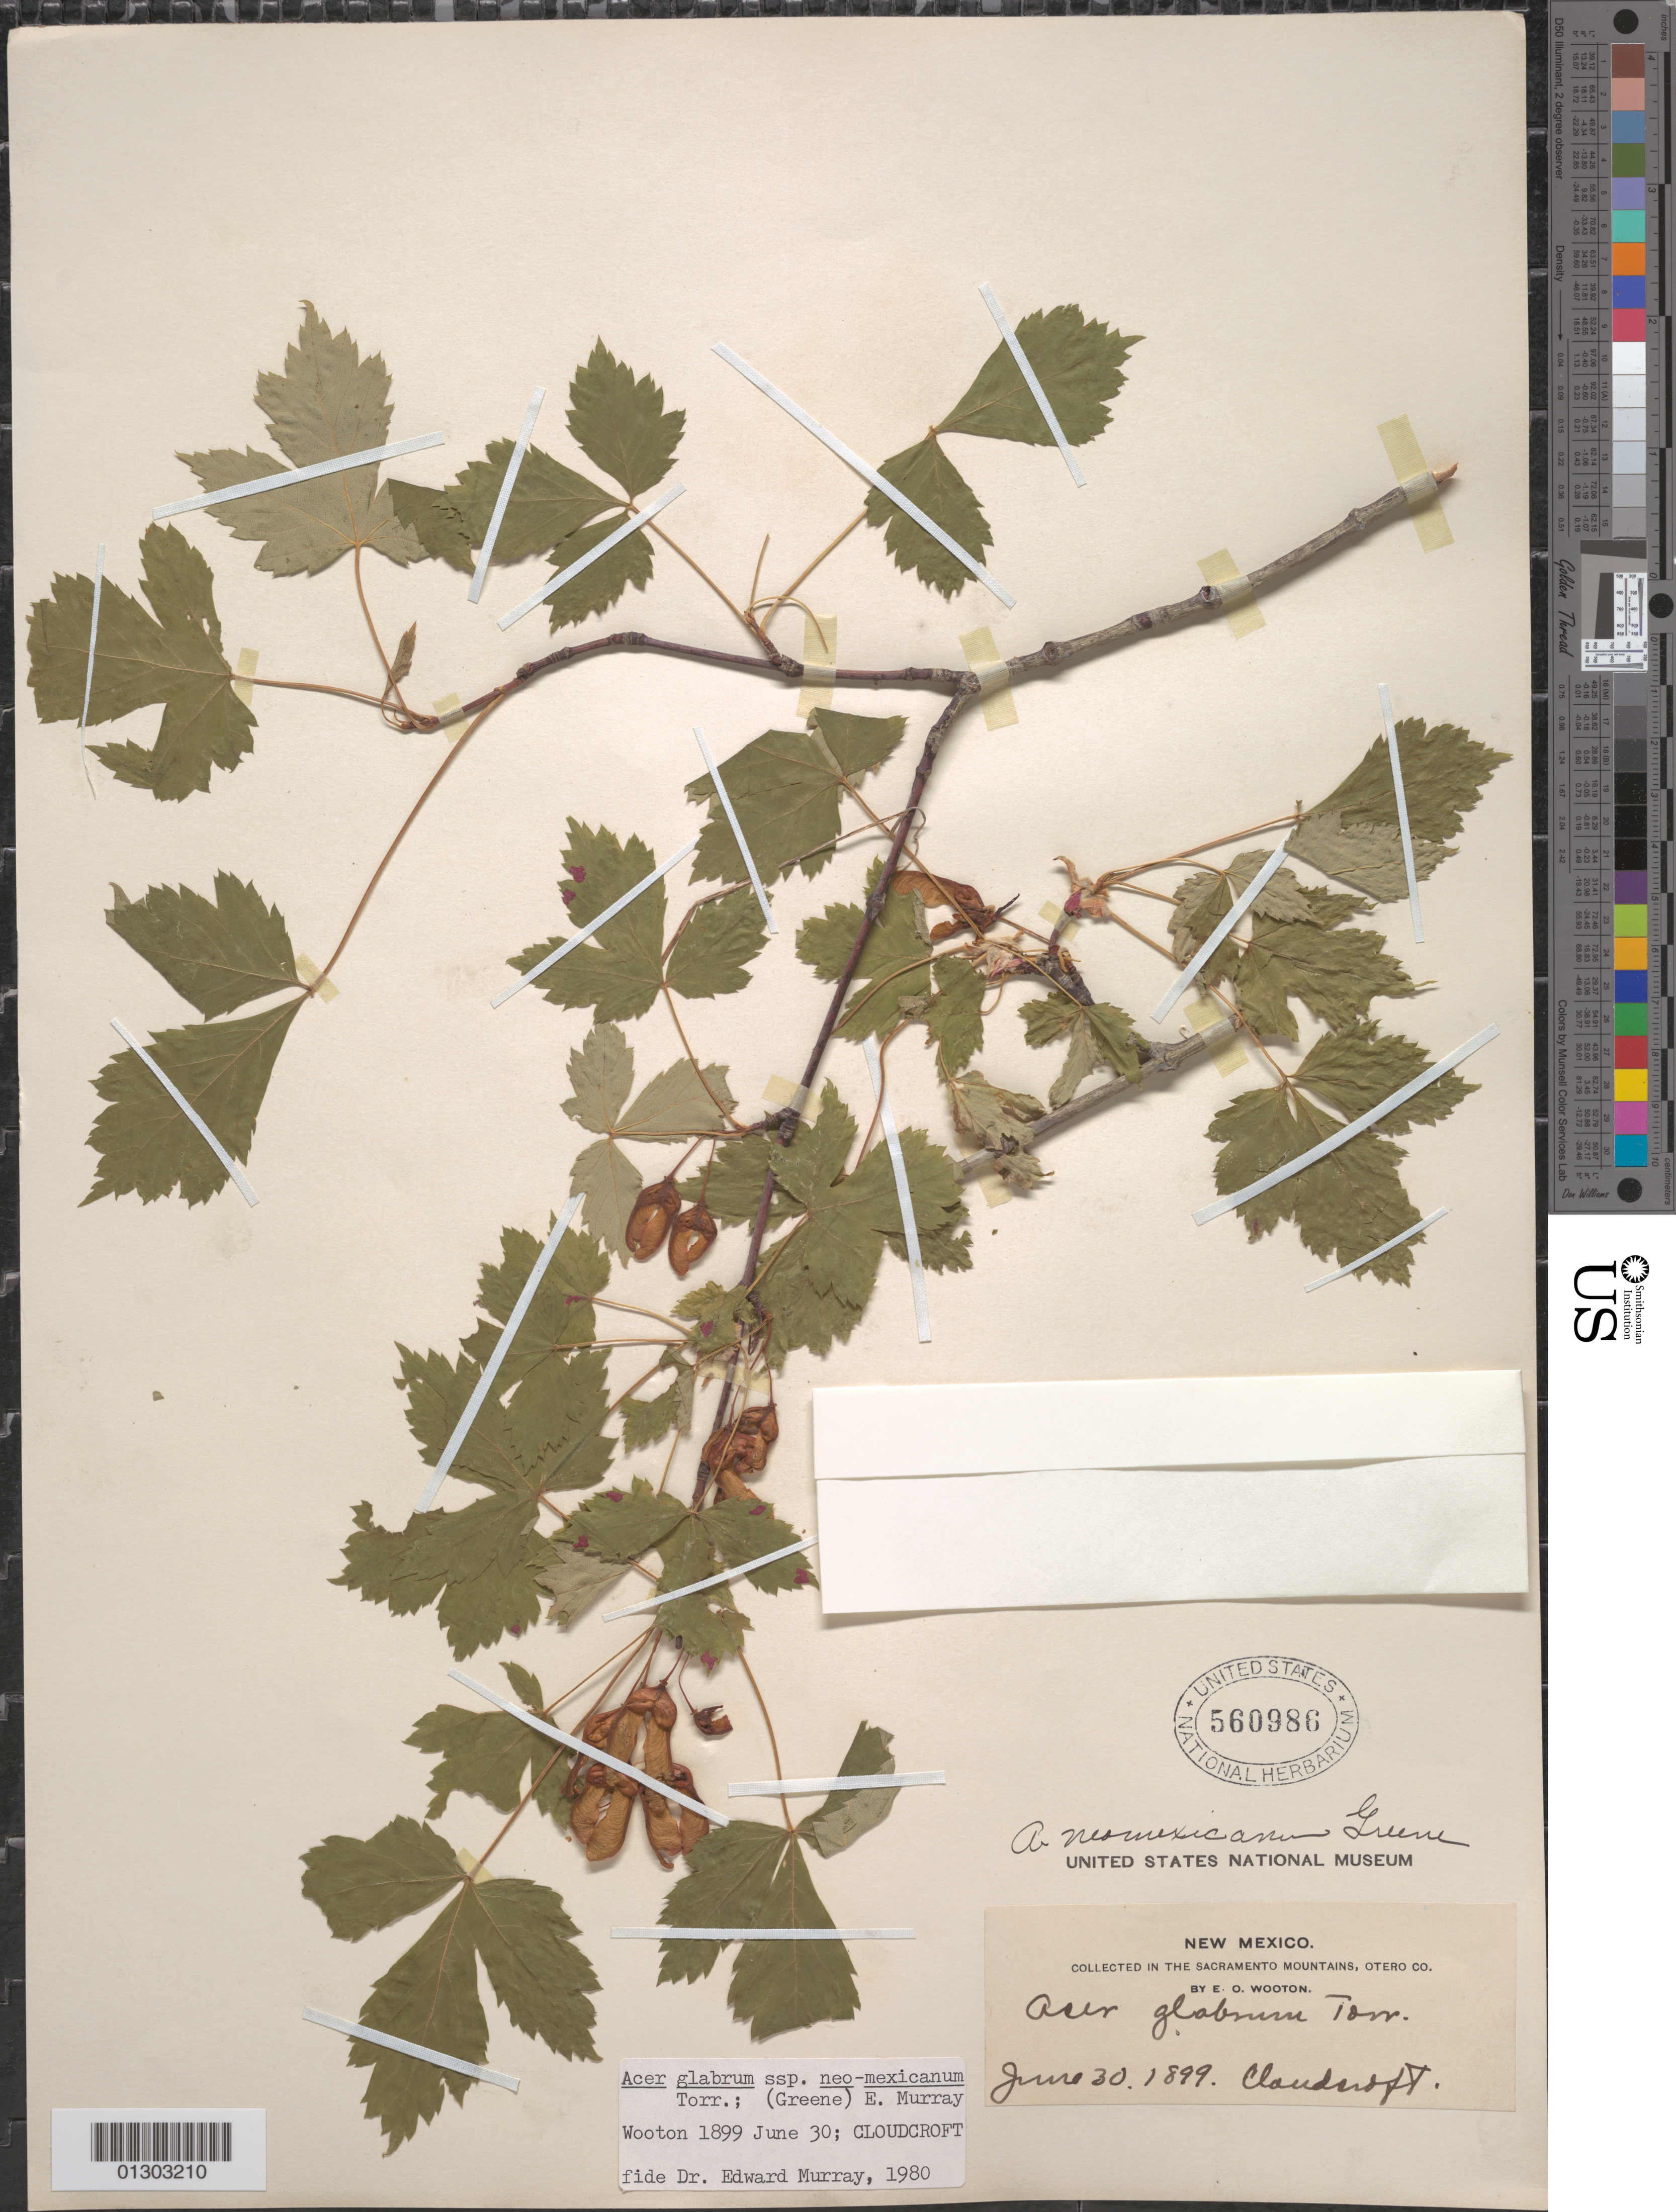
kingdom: Plantae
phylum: Tracheophyta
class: Magnoliopsida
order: Sapindales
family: Sapindaceae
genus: Acer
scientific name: Acer glabrum subsp. neomexicanum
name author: (Greene) A.E. Murray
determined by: Murray, Edward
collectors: E. O. Wooton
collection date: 1899-06-30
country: United States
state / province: New Mexico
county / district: Otero County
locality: Otero County, Sacramento Mountains, Cloudcroft.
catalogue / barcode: US 560986